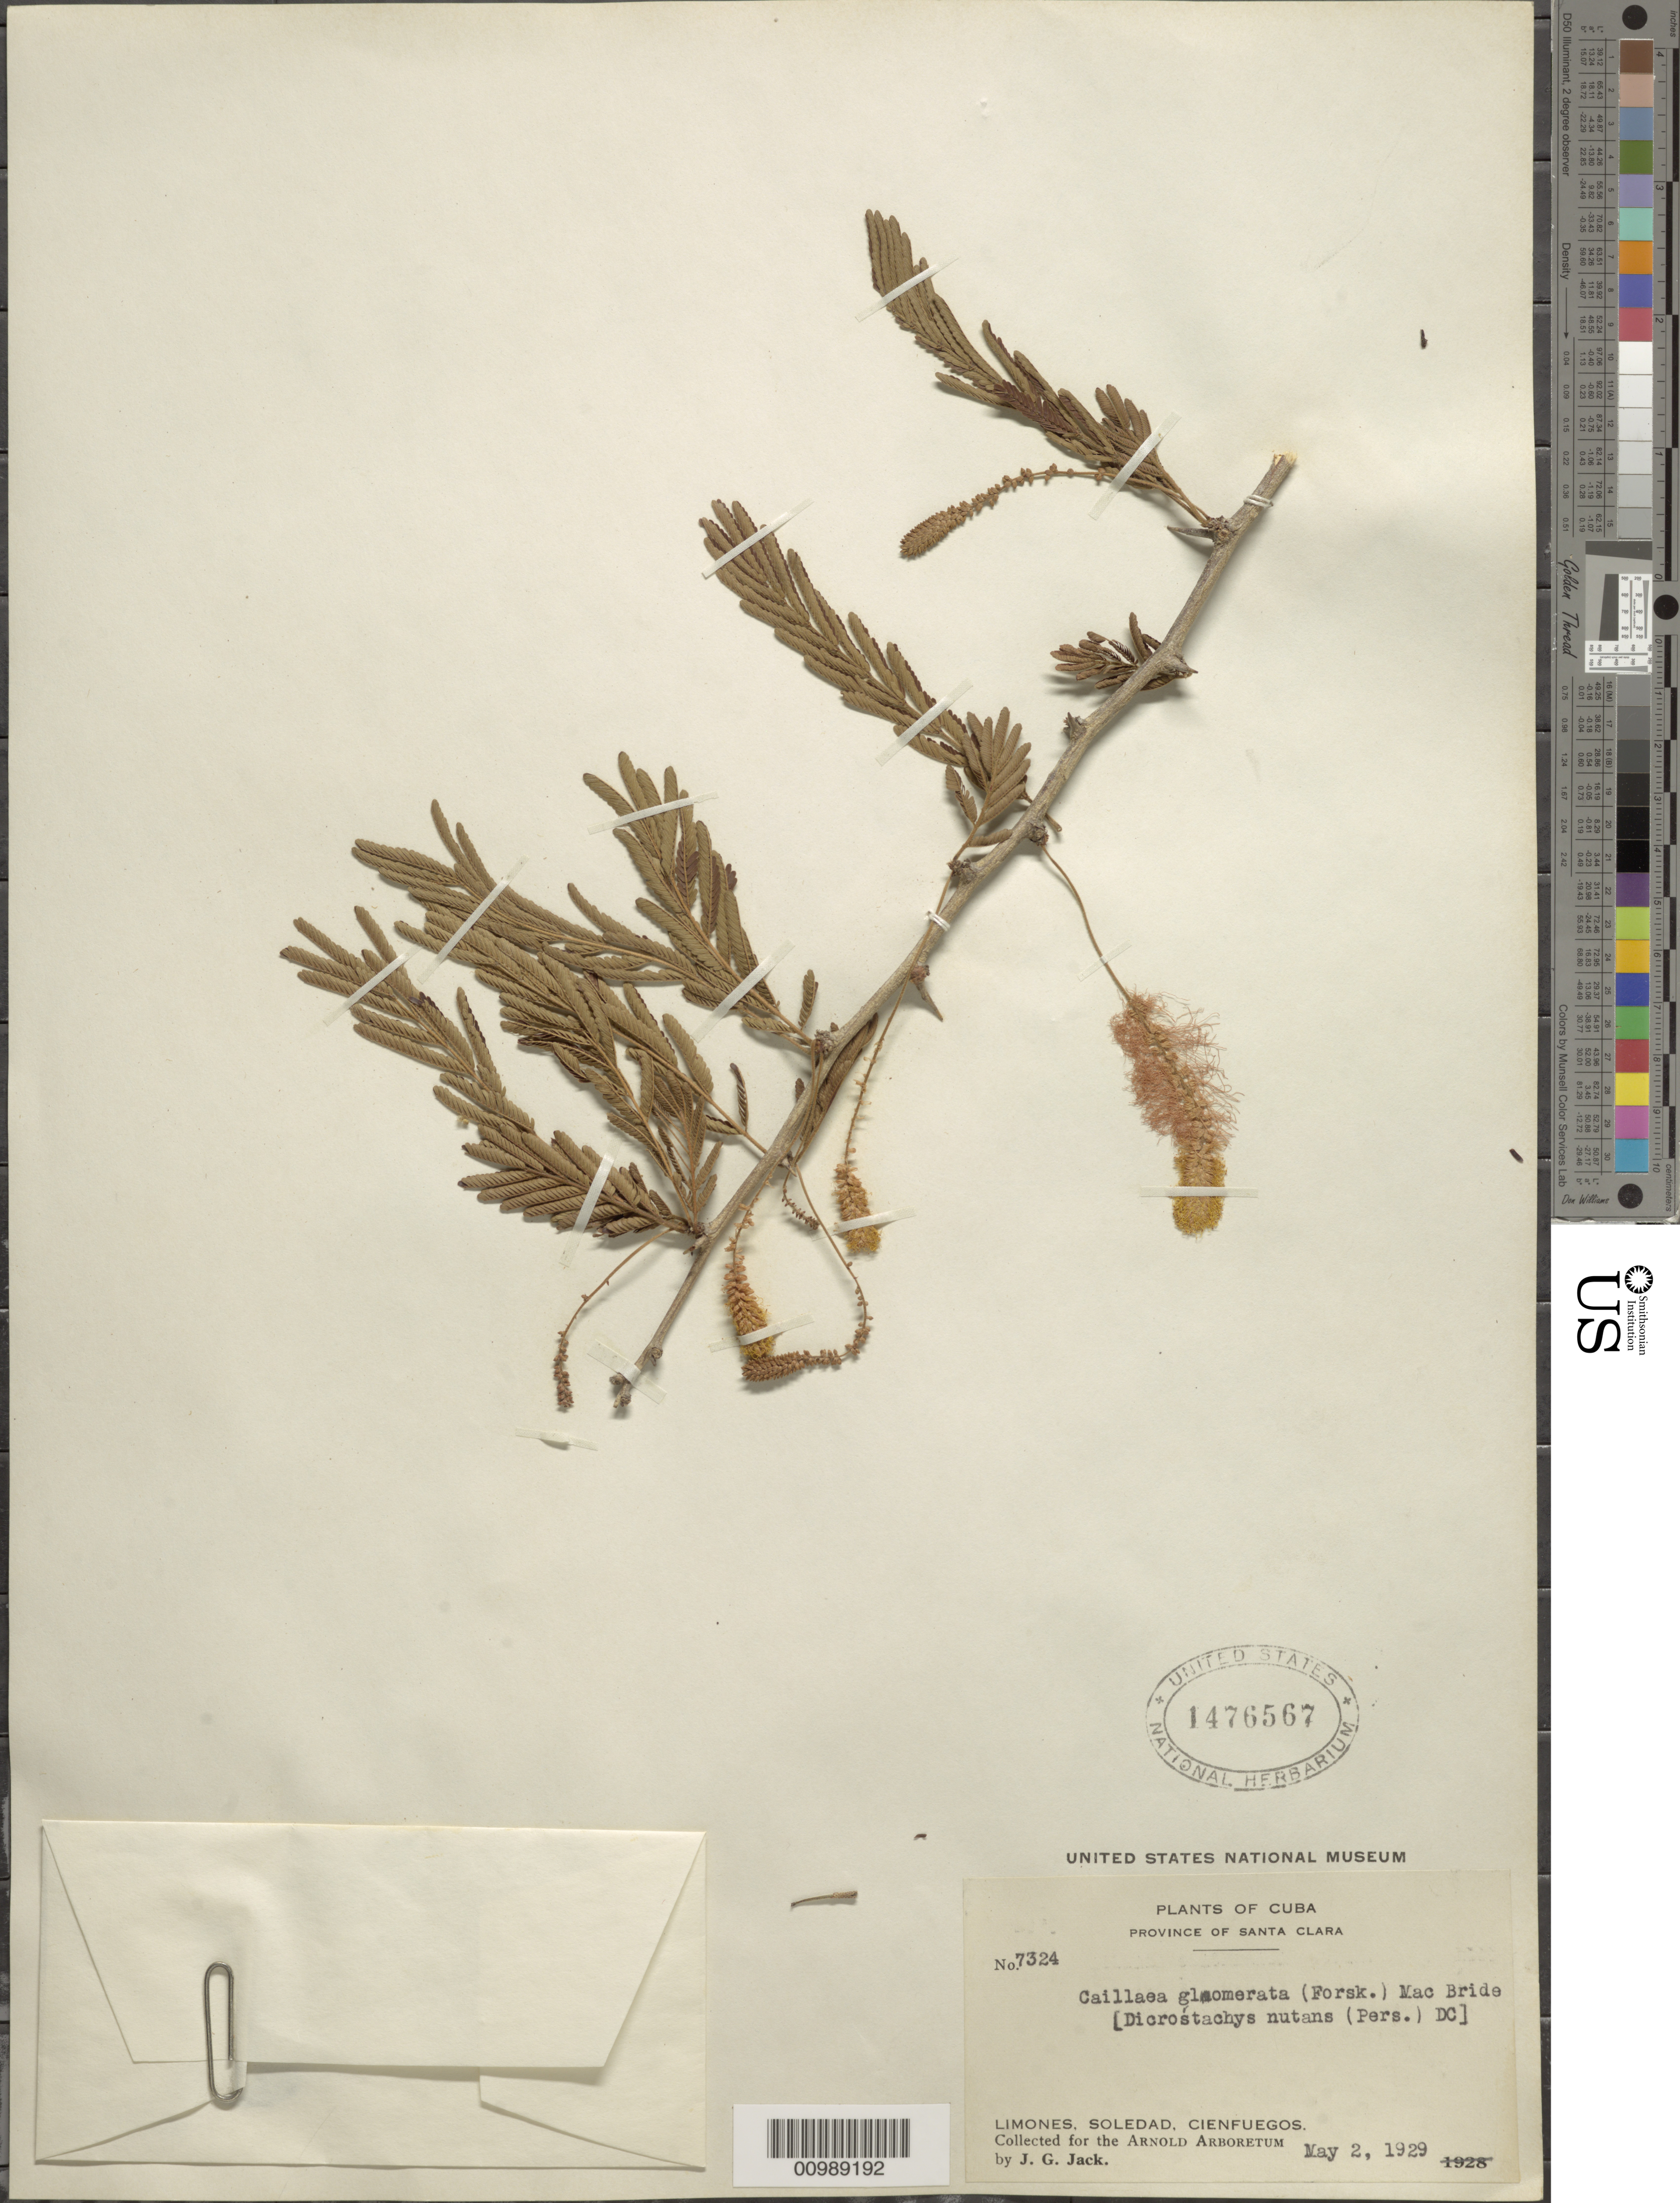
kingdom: Plantae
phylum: Tracheophyta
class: Magnoliopsida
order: Fabales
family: Fabaceae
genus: Dichrostachys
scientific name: Dichrostachys glomerata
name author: (Forssk.) Chiov.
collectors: J. G. Jack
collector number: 7324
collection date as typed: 02 May 1929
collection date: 1929-05-02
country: Cuba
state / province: Villa Clara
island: Cuba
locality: Santa Clara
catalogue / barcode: US 1476567